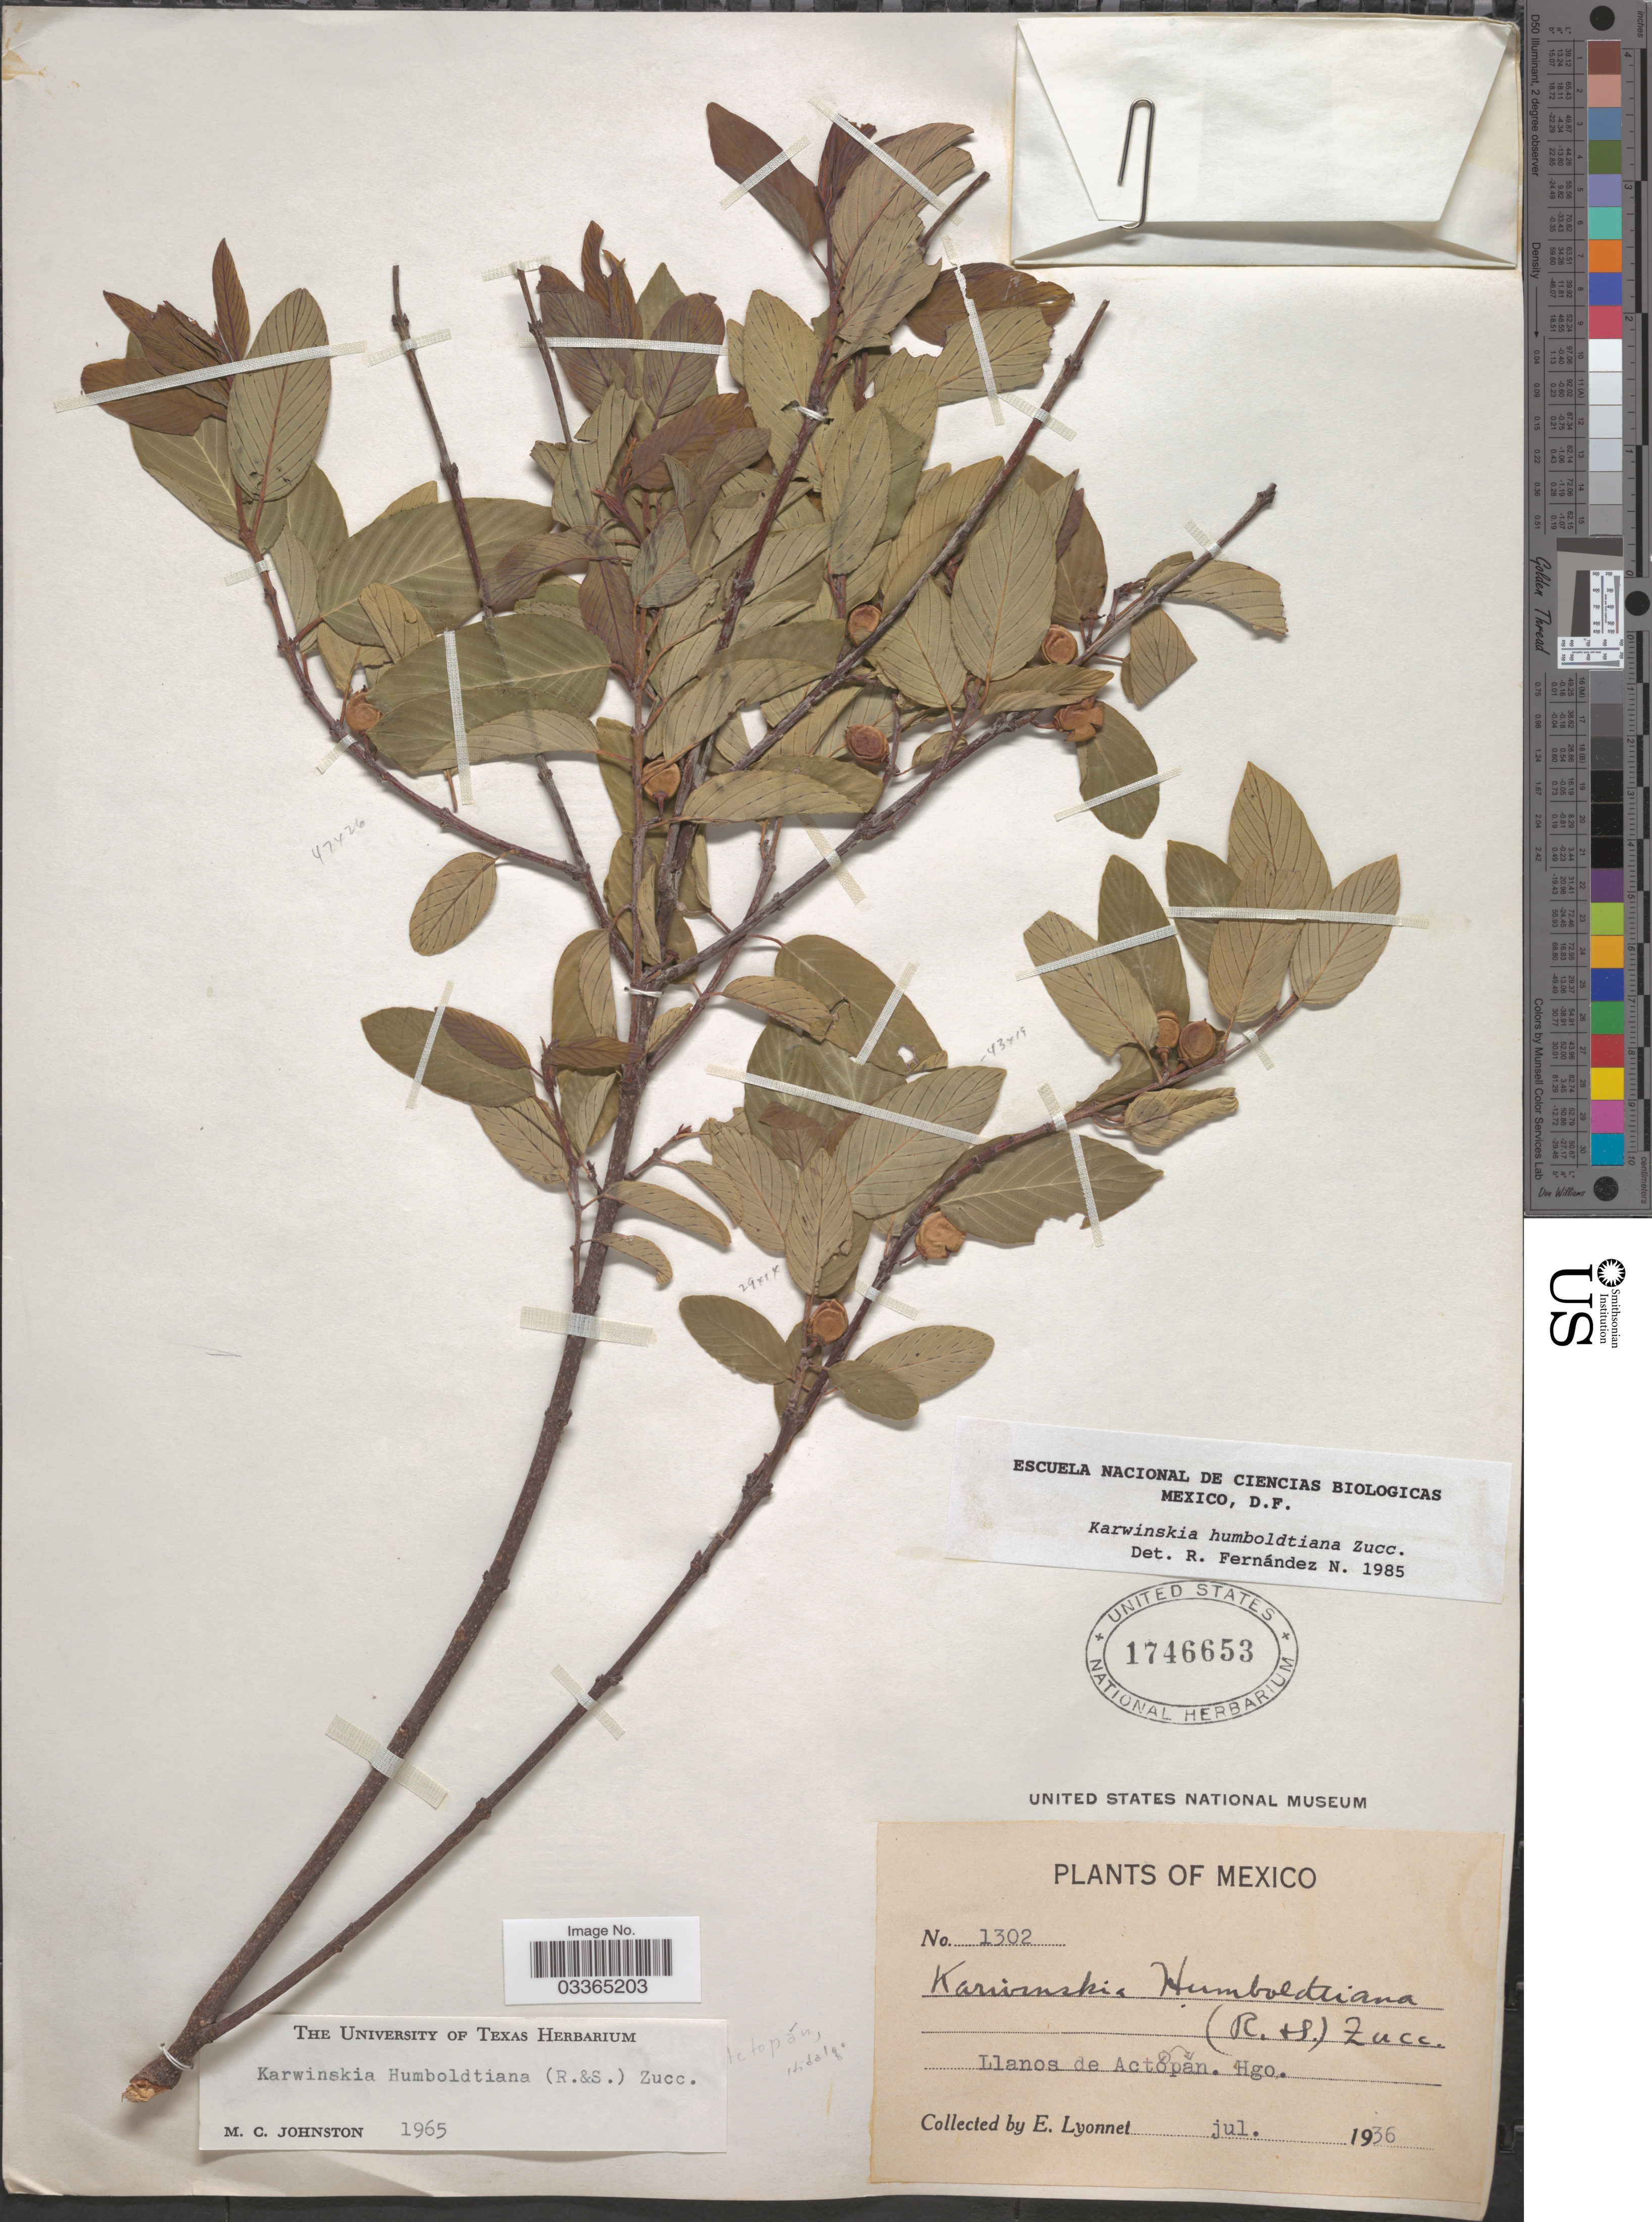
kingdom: Plantae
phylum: Tracheophyta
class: Magnoliopsida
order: Rosales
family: Rhamnaceae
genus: Karwinskia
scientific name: Karwinskia humboldtiana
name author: (Schult.) Zucc.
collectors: E. Lyonnet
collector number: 1302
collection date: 1936-07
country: Mexico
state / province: Hidalgo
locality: Llanos de Actopán. Hgo.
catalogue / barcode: US 1746653